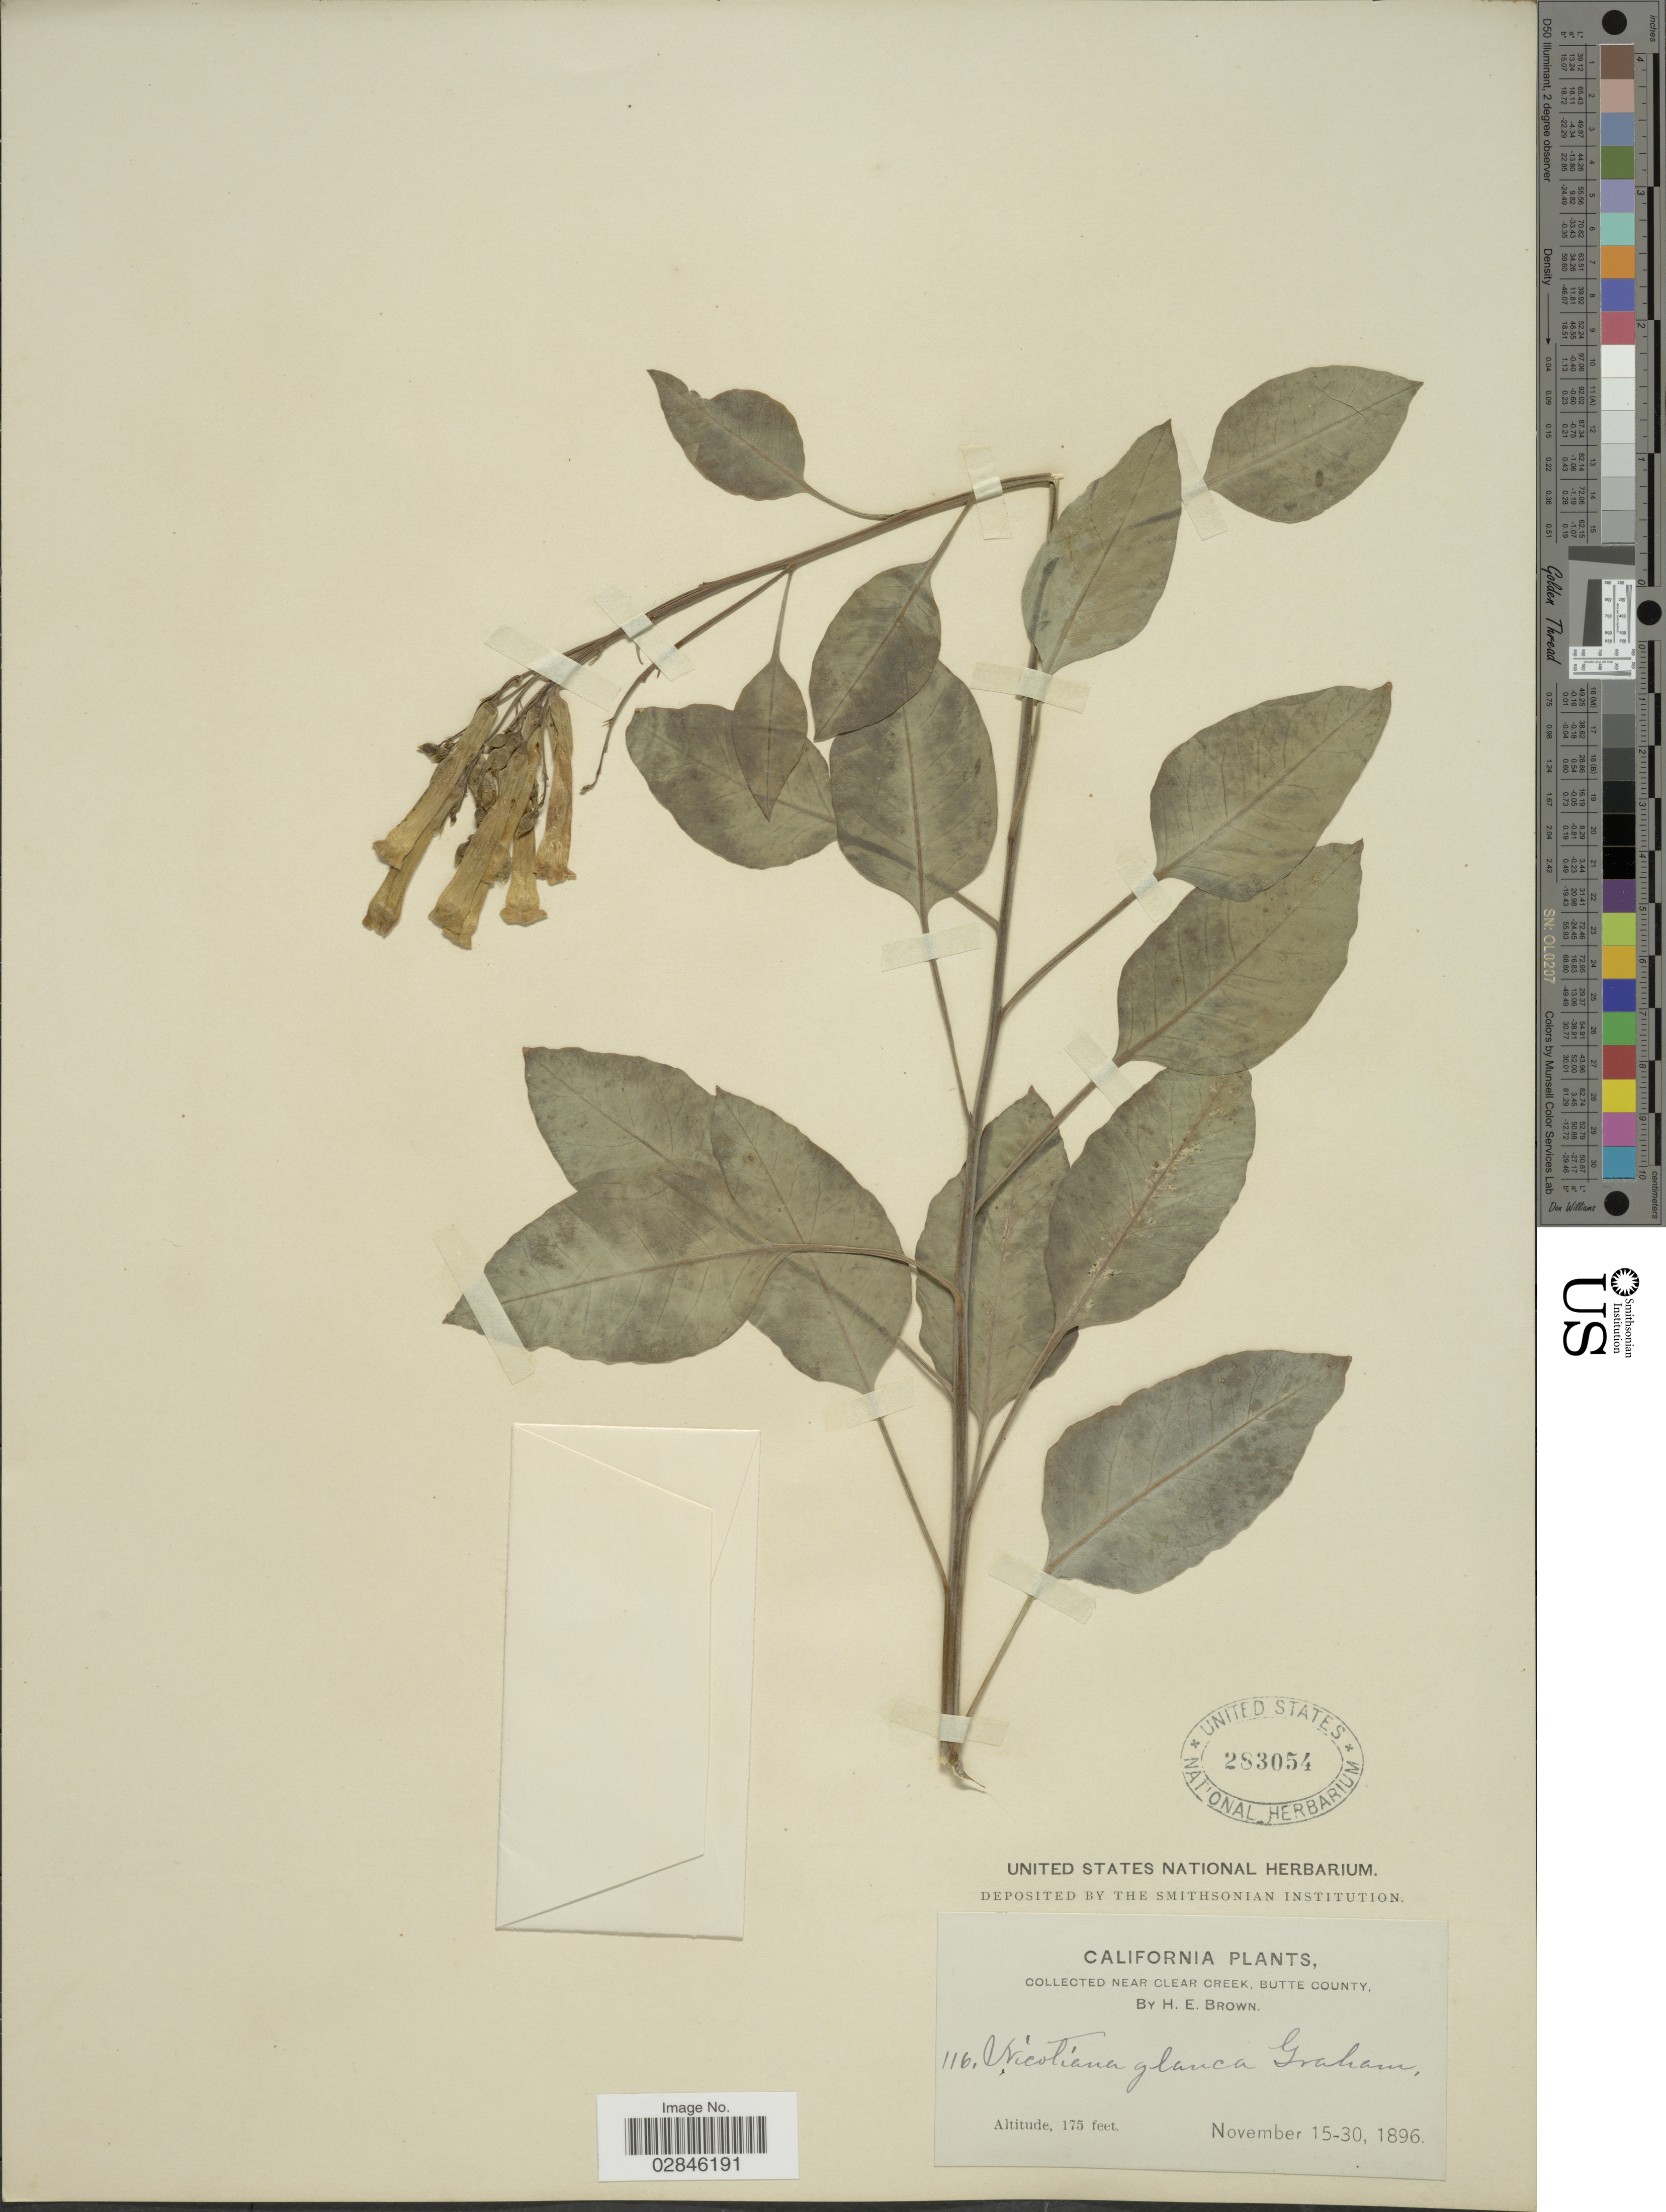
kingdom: Plantae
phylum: Tracheophyta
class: Magnoliopsida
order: Solanales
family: Solanaceae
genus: Nicotiana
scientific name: Nicotiana glauca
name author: Graham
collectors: H. E. Brown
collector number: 116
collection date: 1896-11-15/1896-11-30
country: United States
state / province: California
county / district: Butte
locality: Near Clear Creek, Butte County.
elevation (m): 53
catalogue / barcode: US 283054